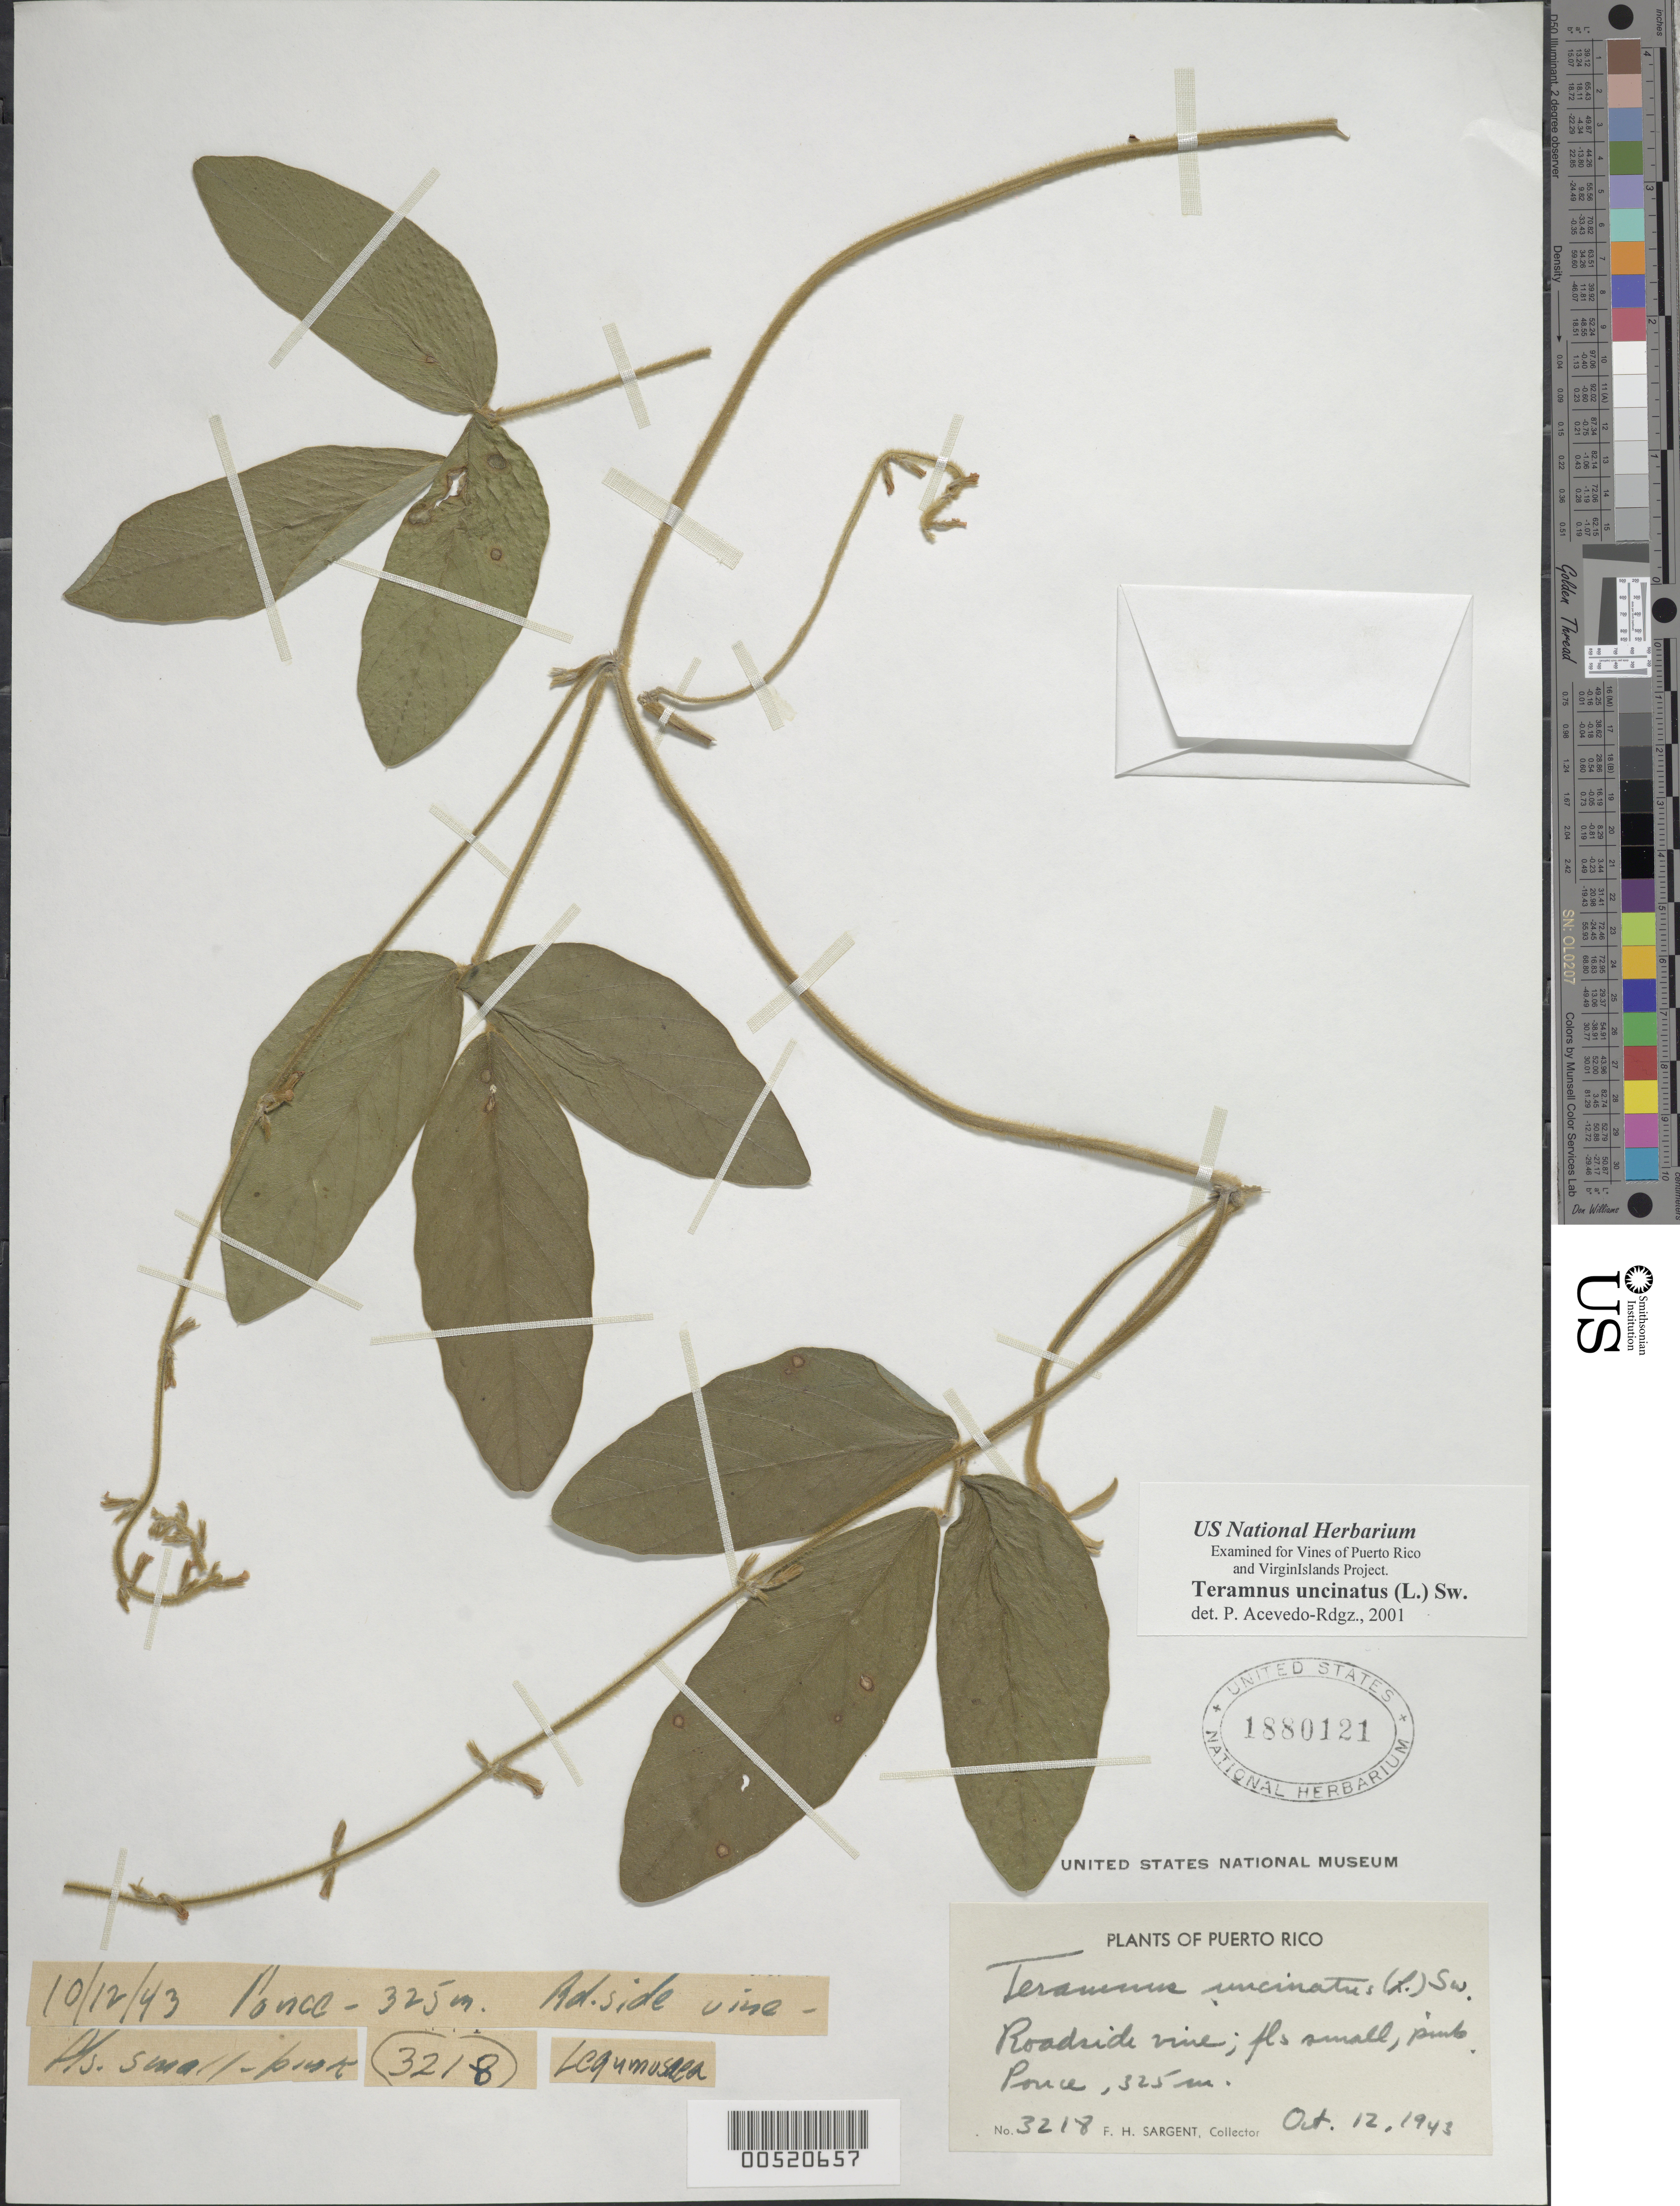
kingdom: Plantae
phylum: Tracheophyta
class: Magnoliopsida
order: Fabales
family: Fabaceae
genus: Teramnus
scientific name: Teramnus uncinatus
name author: (L.) Sw.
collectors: F. H. Sargent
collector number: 3218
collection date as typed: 12 Oct 1943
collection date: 1943-10-12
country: Puerto Rico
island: Greater Antilles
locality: Ponce. Roadside.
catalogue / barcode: US 1880121